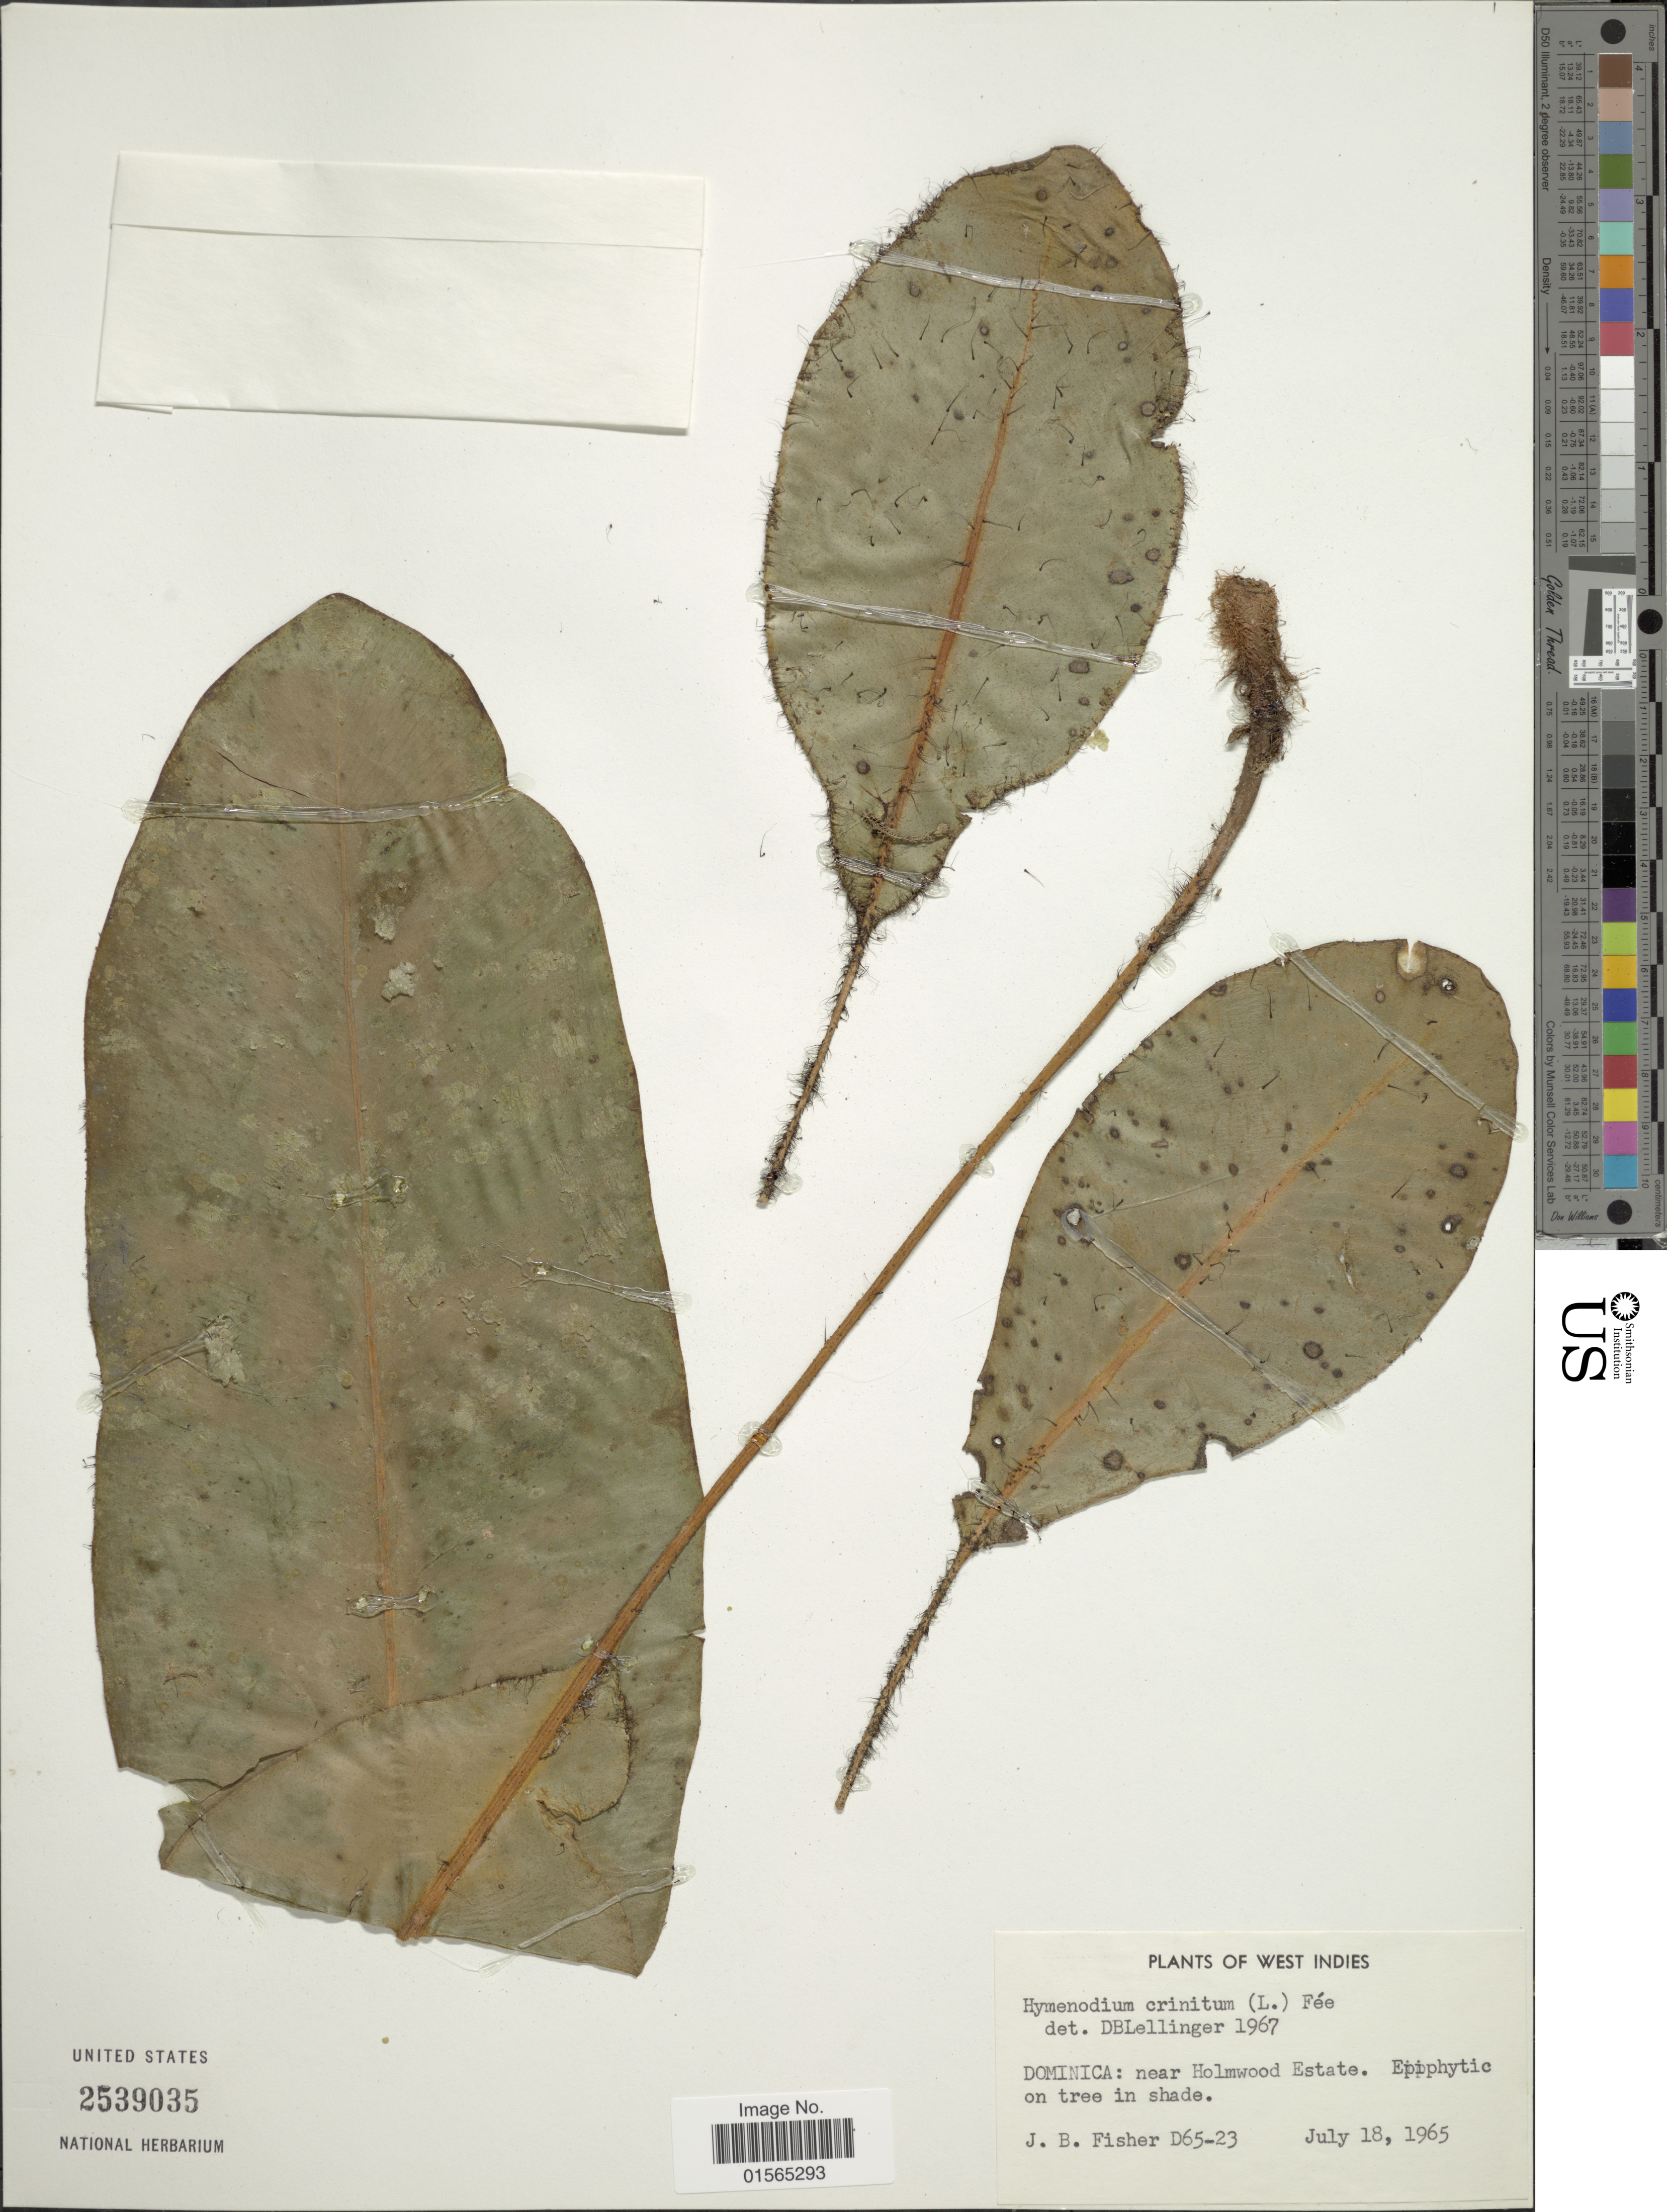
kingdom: Plantae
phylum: Tracheophyta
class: Polypodiopsida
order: Polypodiales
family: Dryopteridaceae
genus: Elaphoglossum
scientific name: Elaphoglossum crinitum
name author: (L.) Christ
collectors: J. B. Fisher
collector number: D65-23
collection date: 1965-07-18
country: Dominica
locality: Near Holmwood Estate. Epiphytic on tree in shade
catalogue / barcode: US 2539035